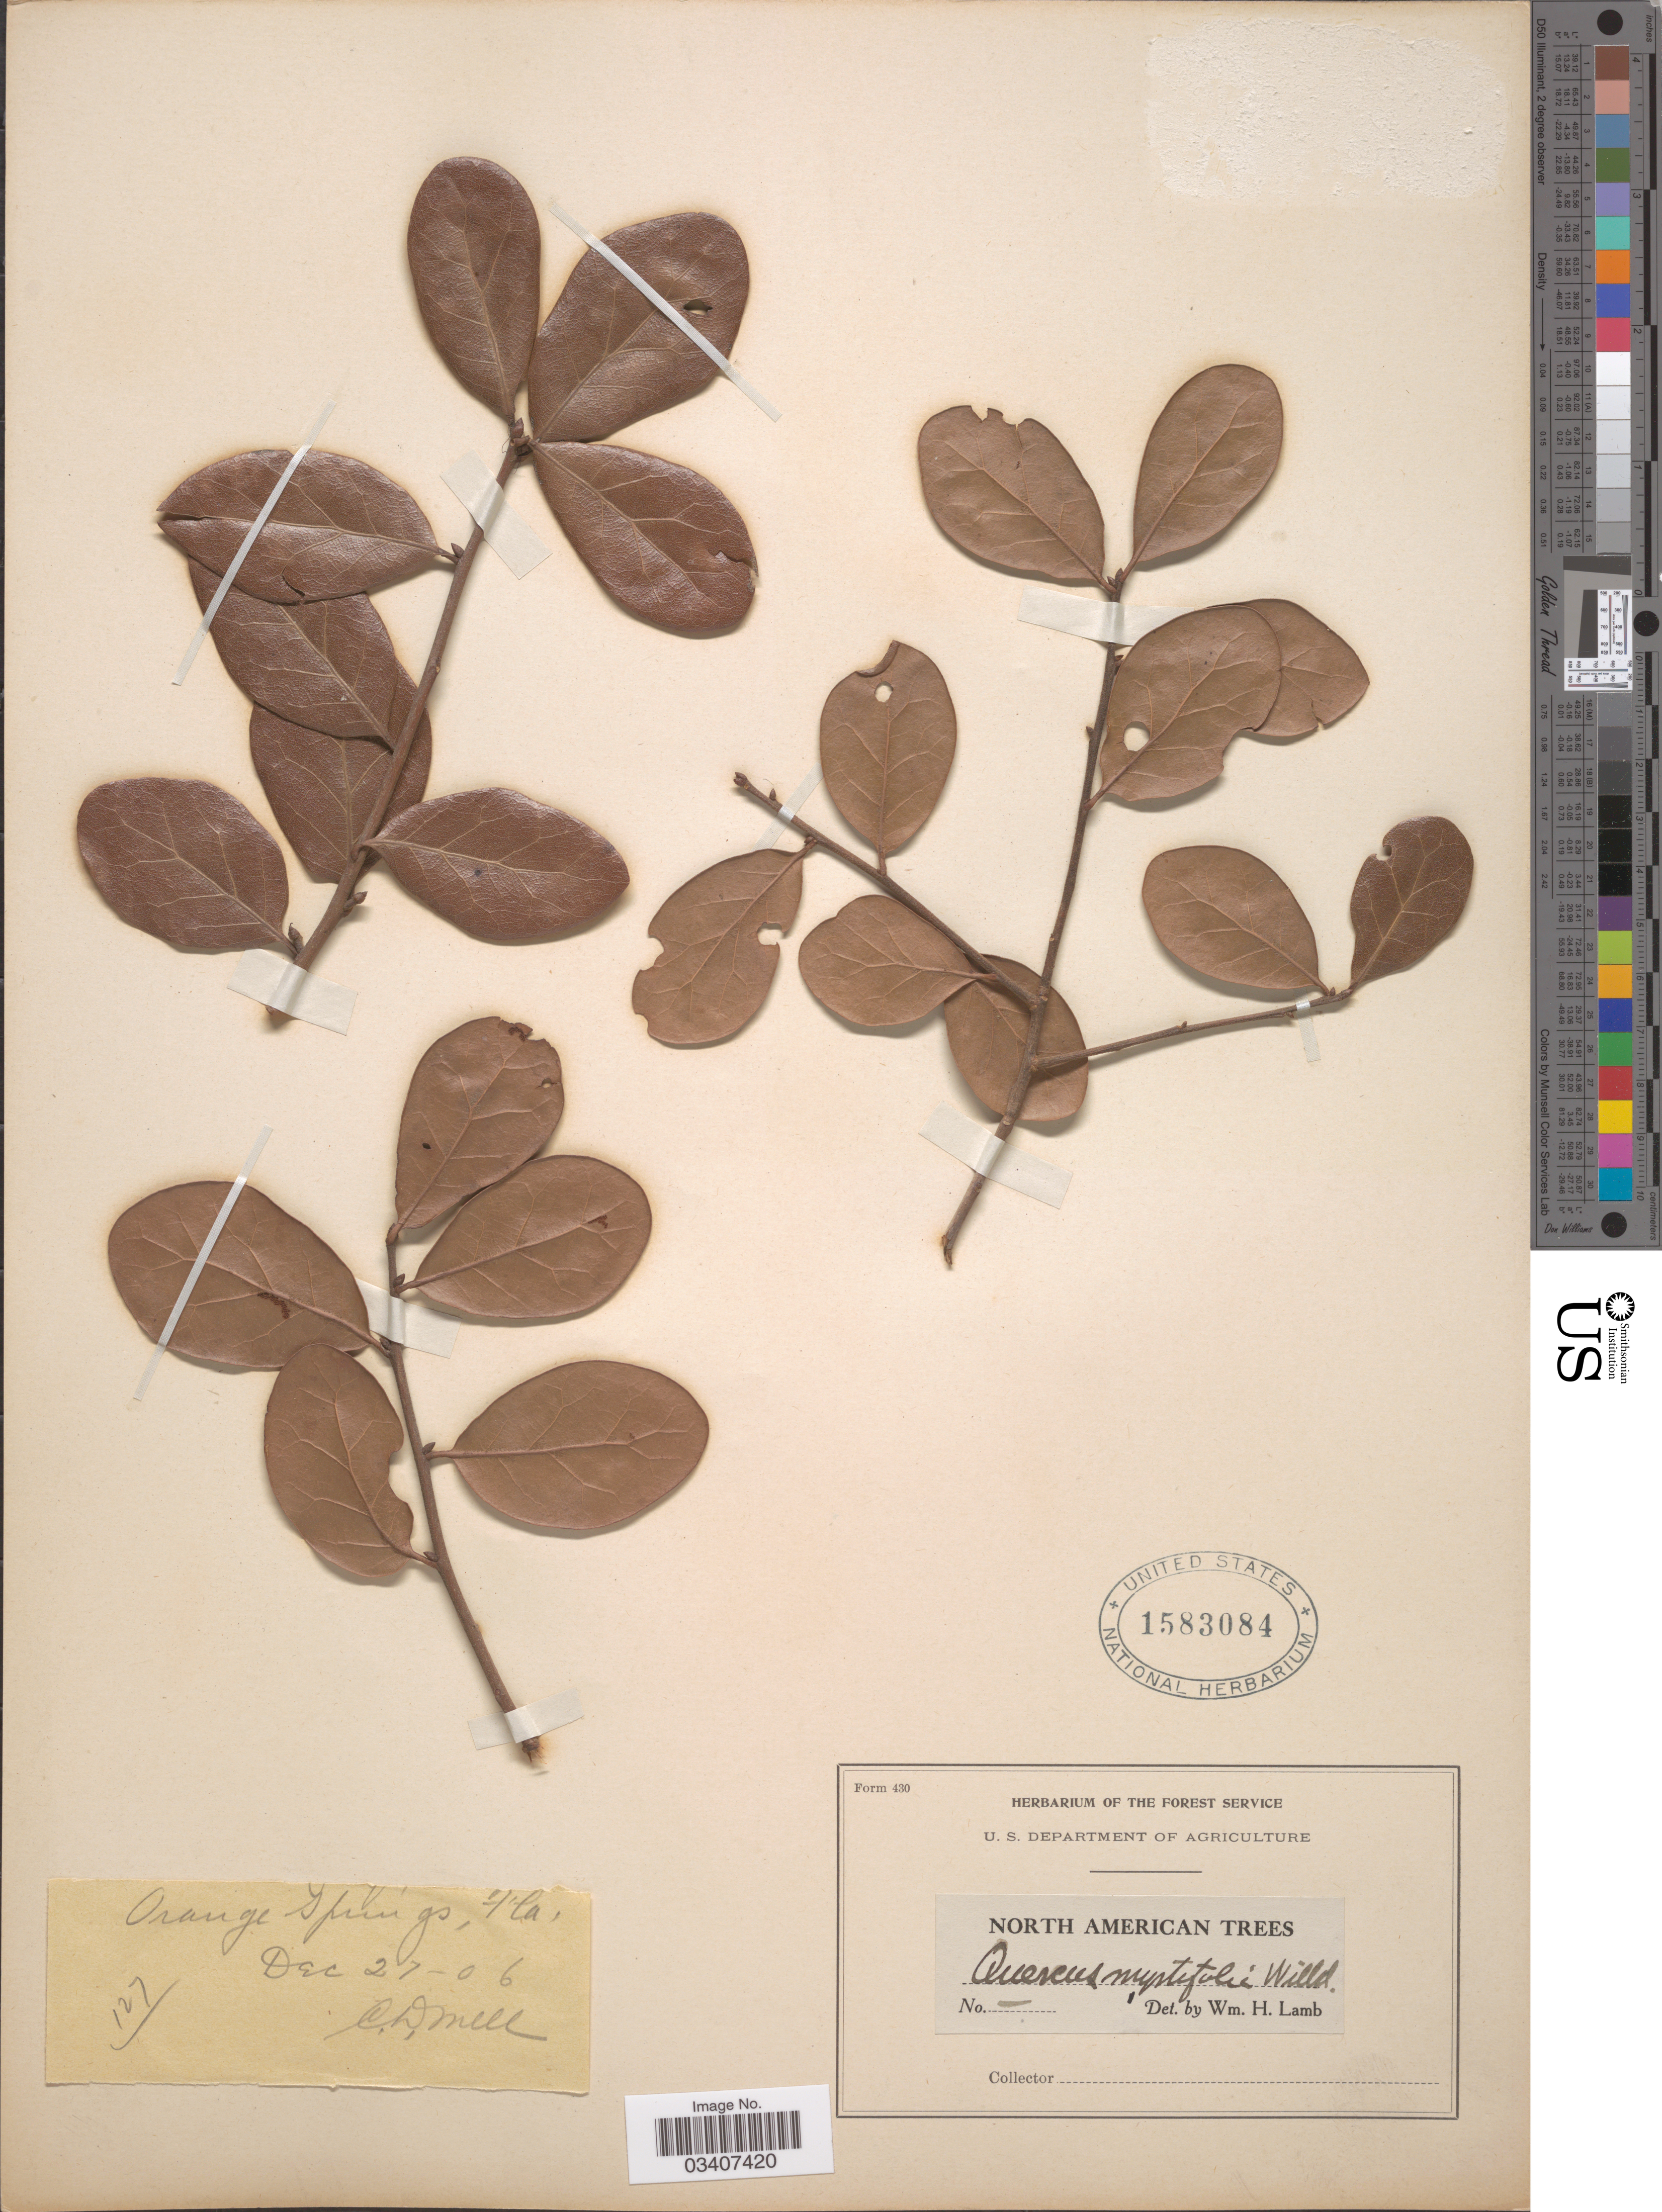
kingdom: Plantae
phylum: Tracheophyta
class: Magnoliopsida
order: Fagales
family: Fagaceae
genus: Quercus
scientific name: Quercus myrtifolia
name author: Willd.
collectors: C. D. Mell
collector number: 127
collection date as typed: Transcribed d/m/y: 27/12/6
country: United States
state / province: Florida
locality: Orange Springs.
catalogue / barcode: US 1583084